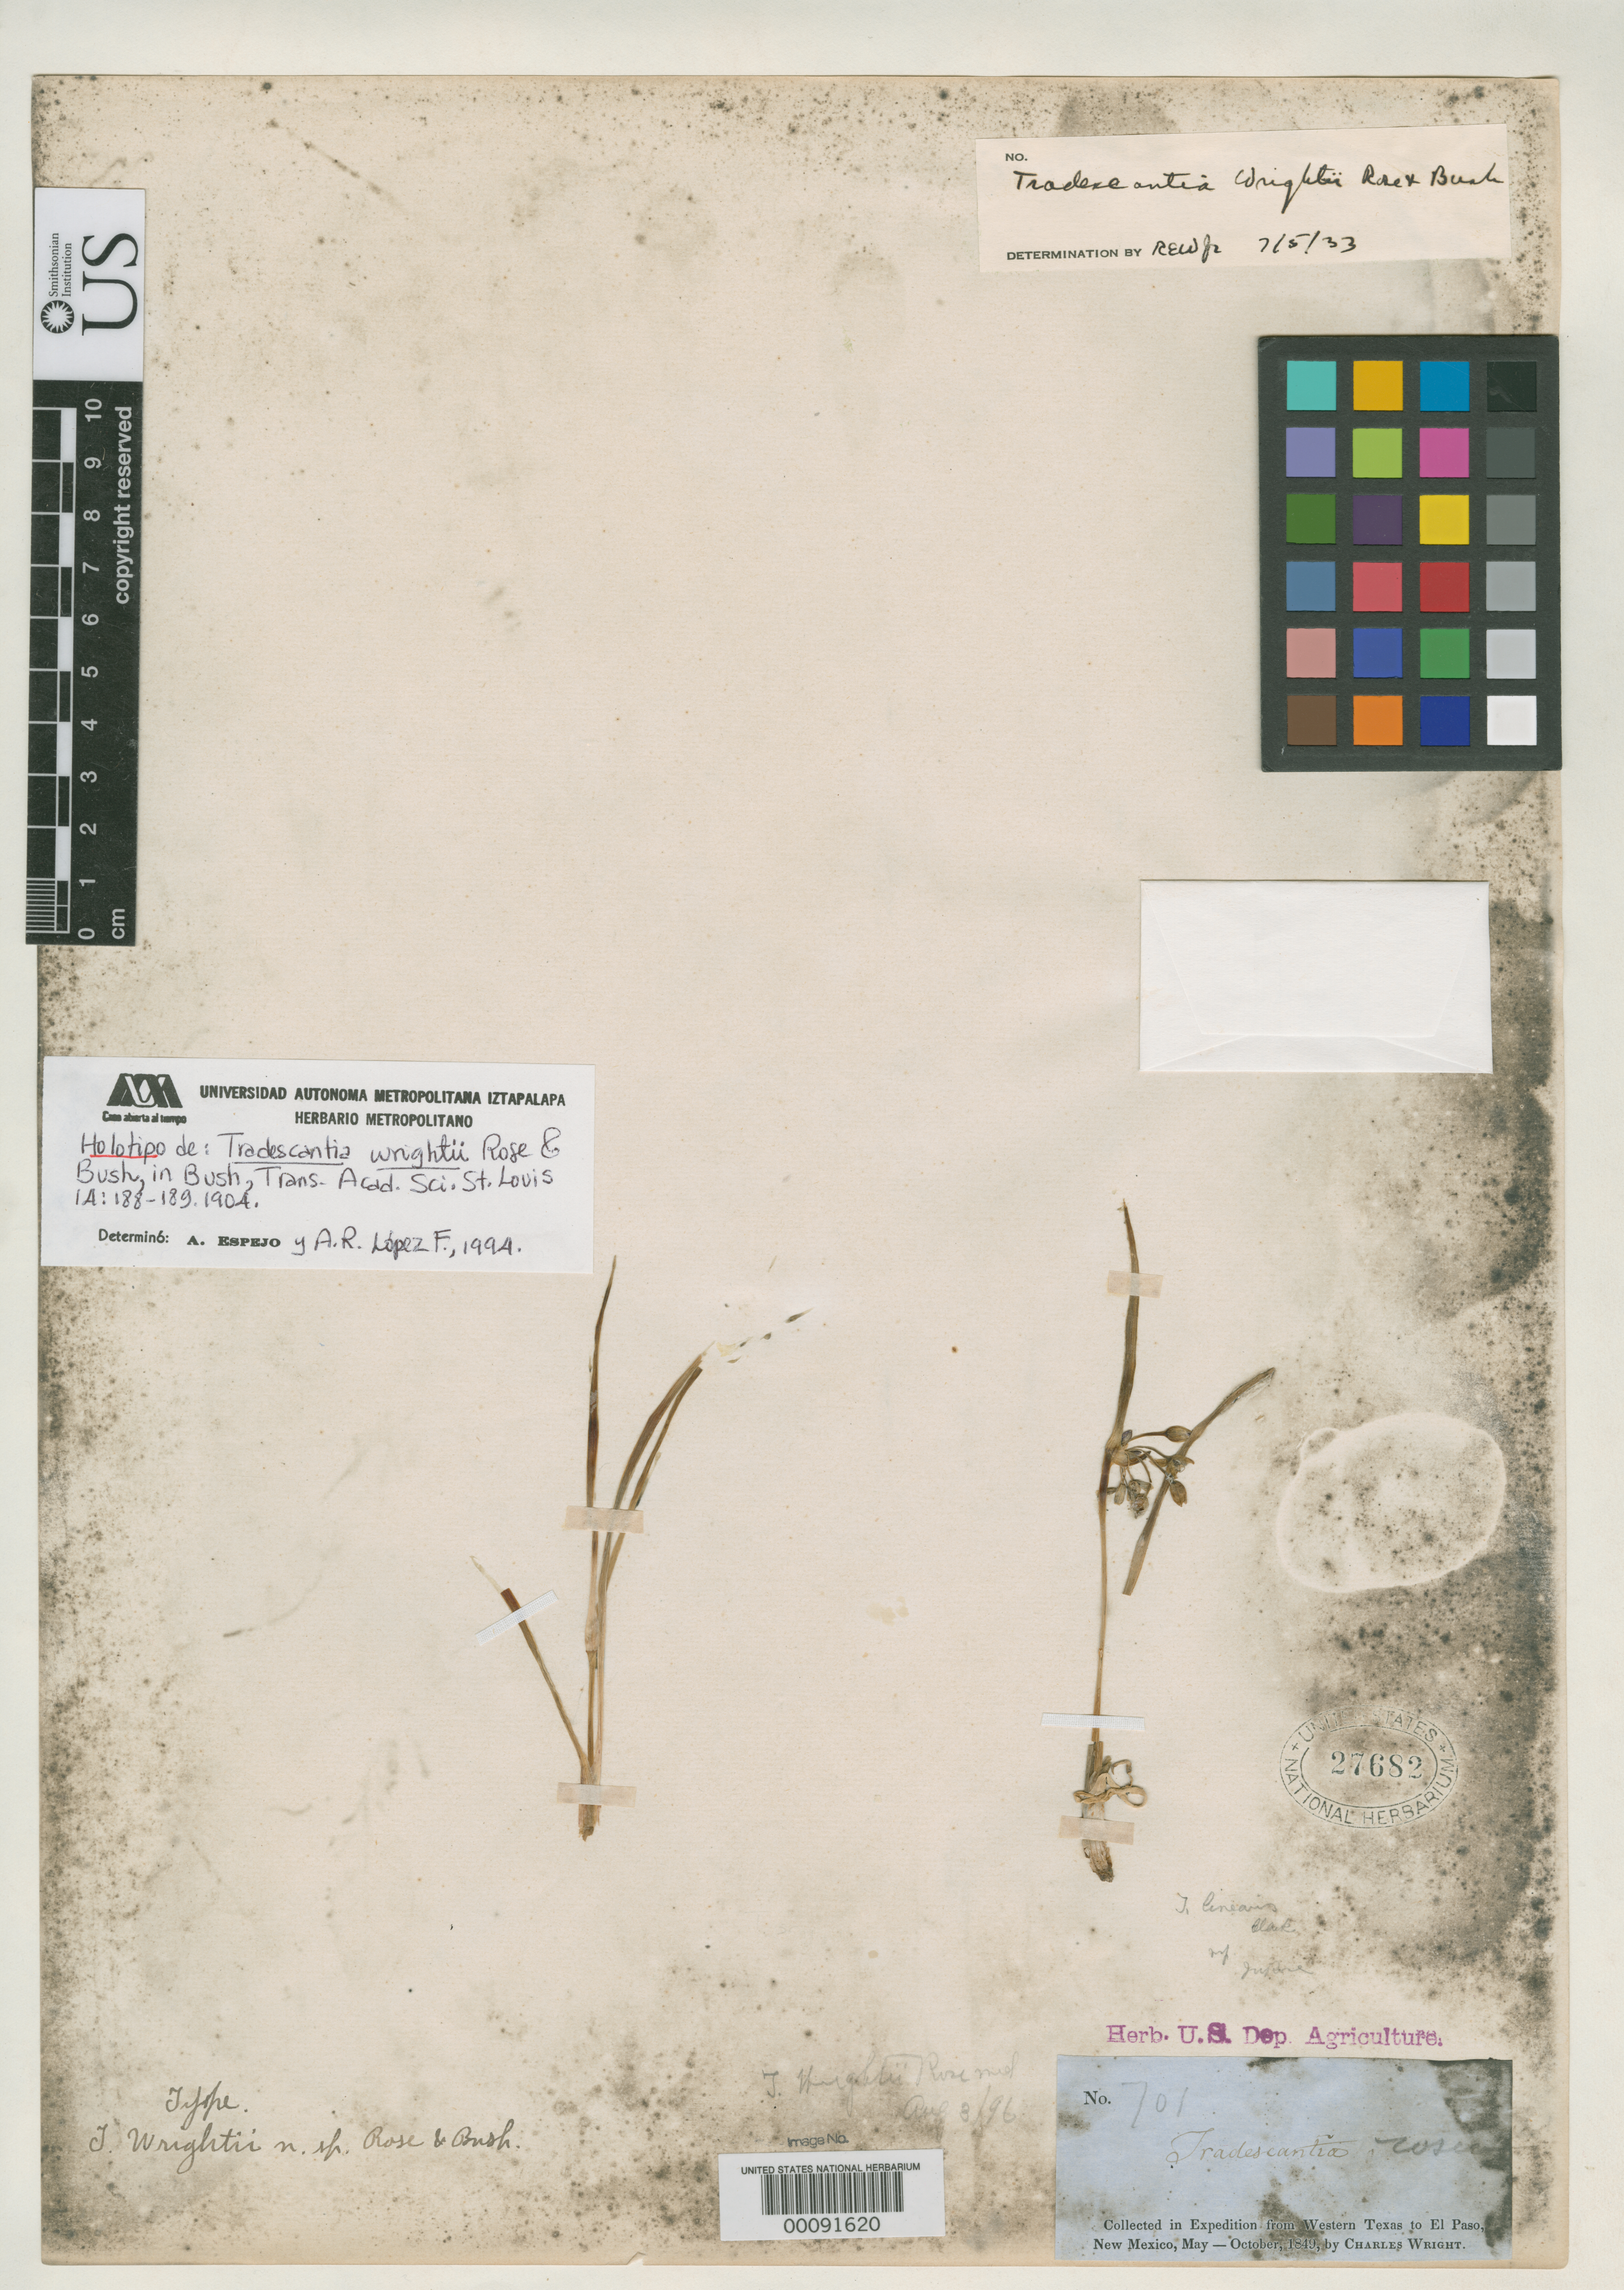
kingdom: Plantae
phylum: Tracheophyta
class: Liliopsida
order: Commelinales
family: Commelinaceae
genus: Tradescantia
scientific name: Tradescantia wrightii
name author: Rose & Bush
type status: Type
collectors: C. Wright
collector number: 701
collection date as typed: May 1849 to -- Oct 1849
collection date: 1849-05/1849-10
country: United States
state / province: Texas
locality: "From western Texas (San Antonio) to El Paso, New Mexico".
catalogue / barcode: US 27682